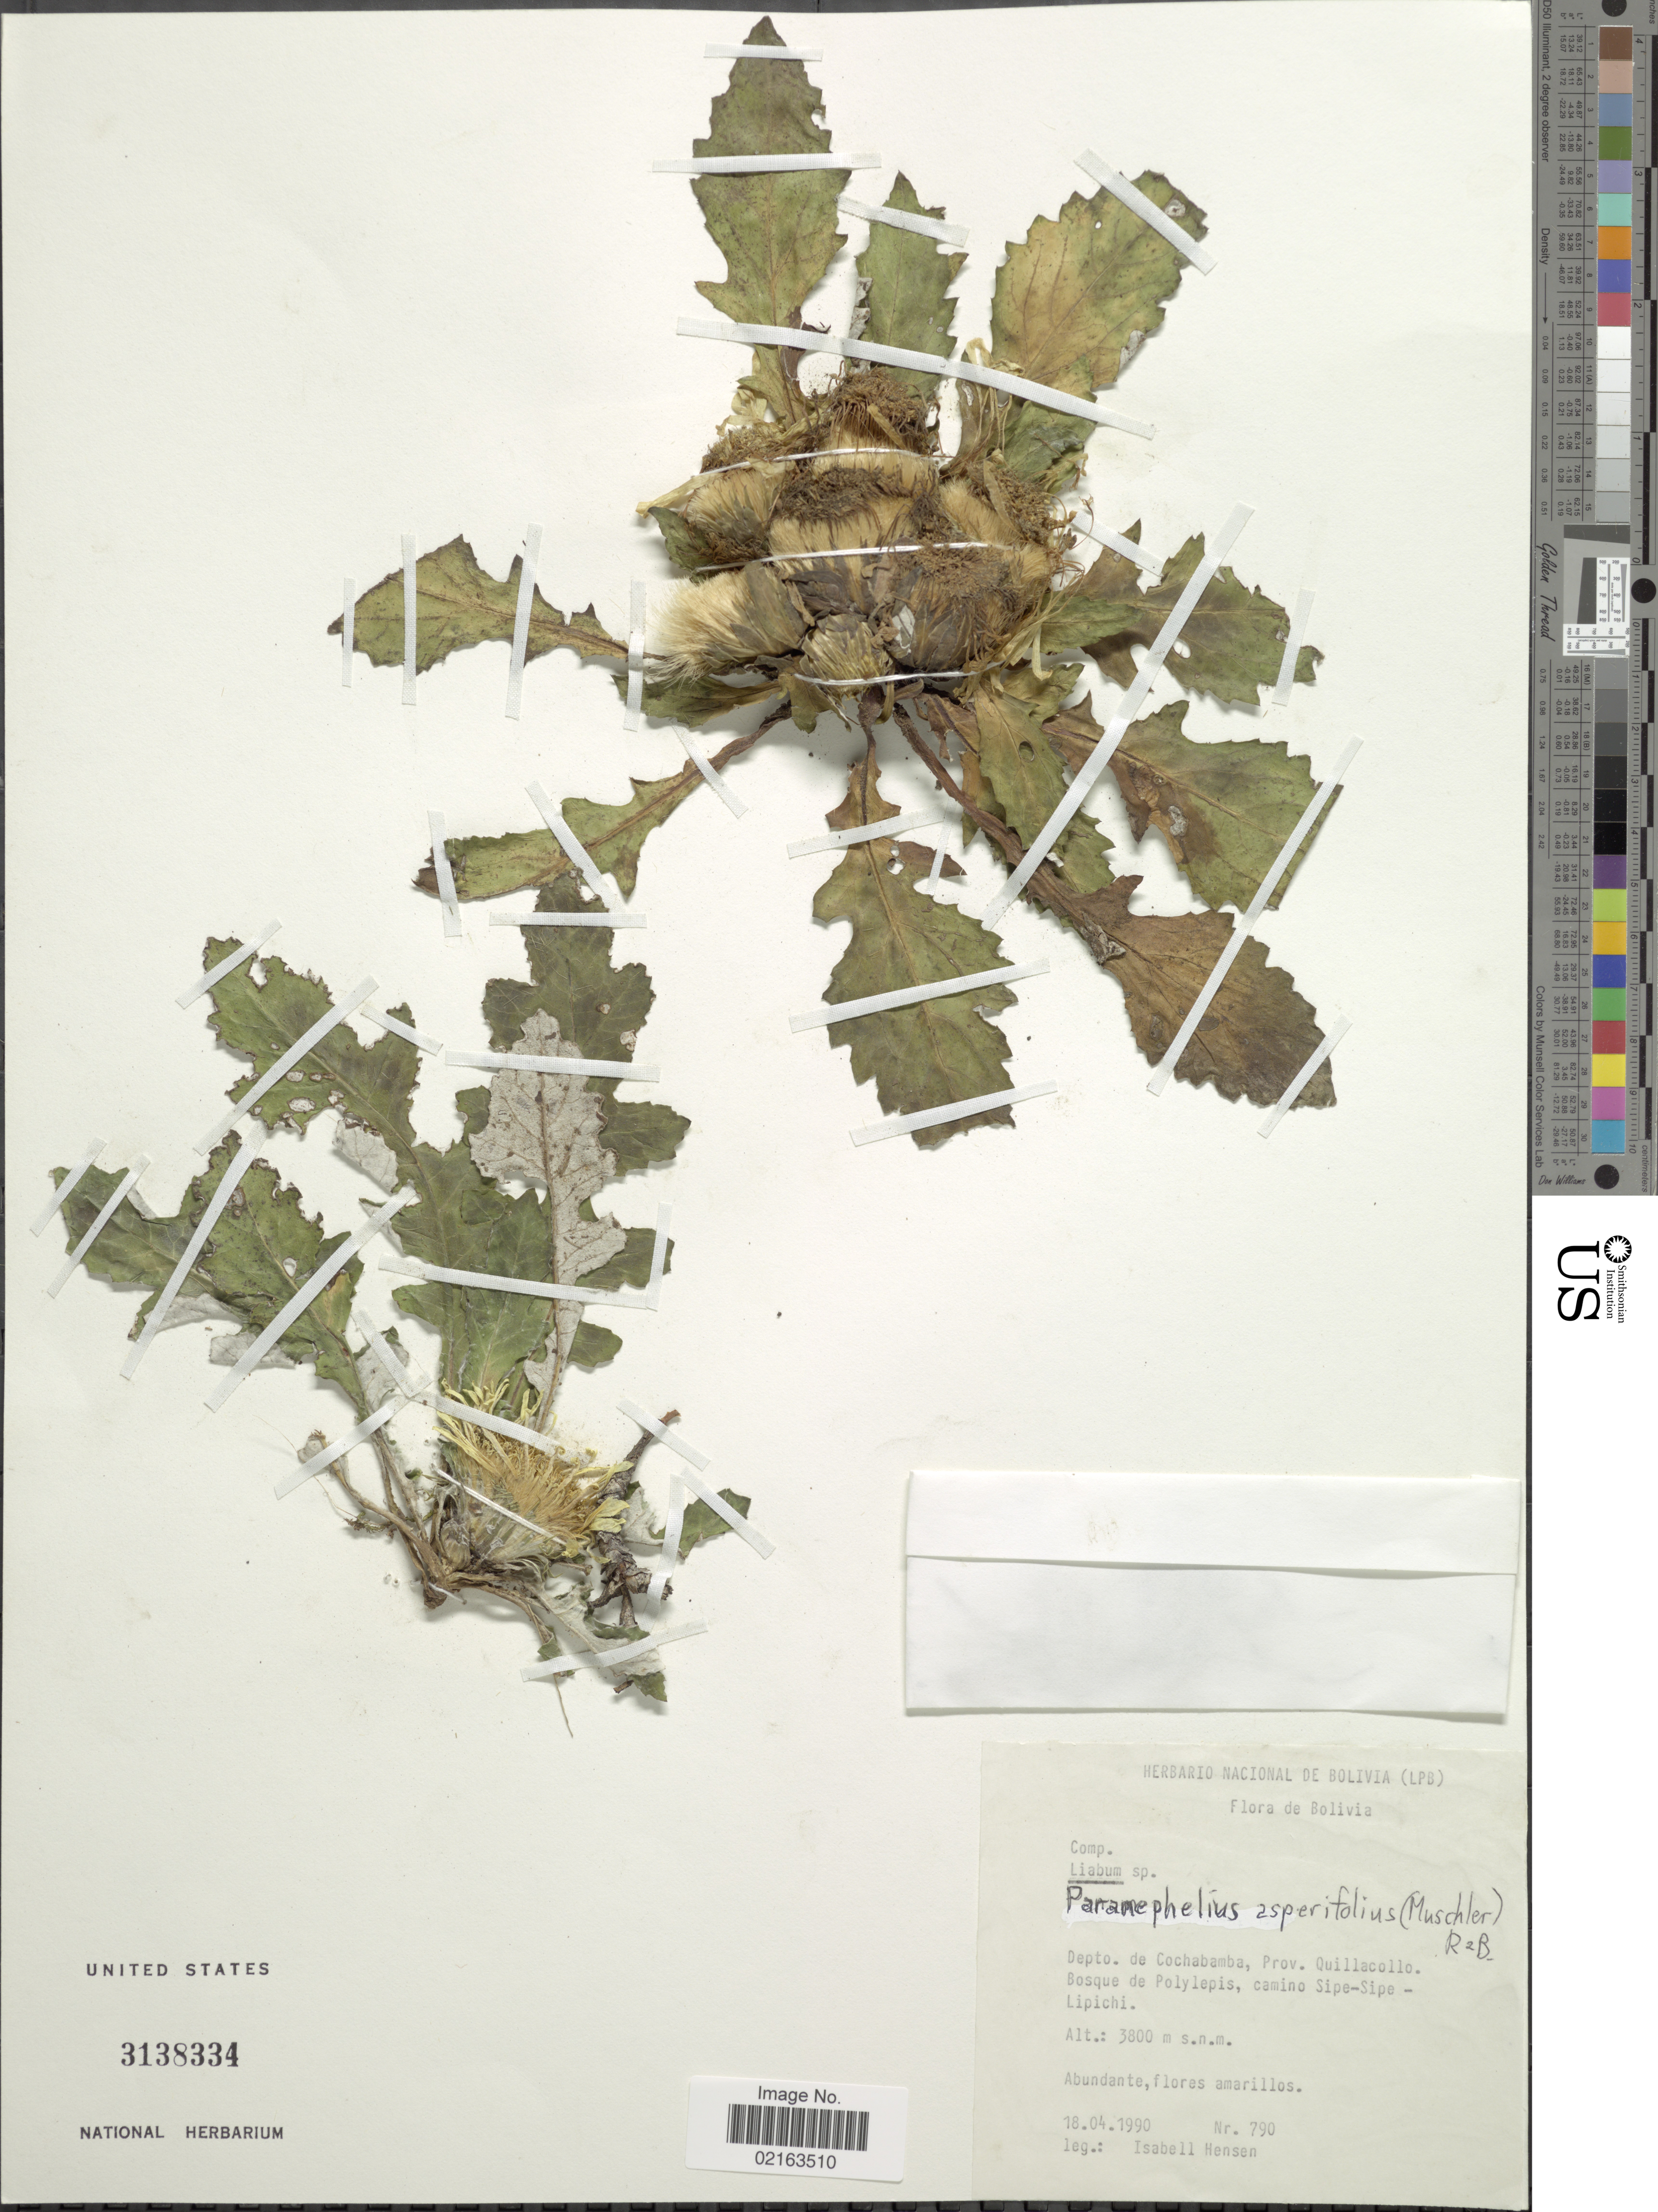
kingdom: Plantae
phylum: Tracheophyta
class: Magnoliopsida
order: Asterales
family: Asteraceae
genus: Paranephelius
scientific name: Paranephelius asperifolius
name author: (Muschl.) H. Rob. & Brettell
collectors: I. Hensen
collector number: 790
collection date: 1990-04-18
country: Bolivia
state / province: Cochabamba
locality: Depto. Cochabamba, Prov. Quillacollo. Bosque de Polylepis, camino Sipe-Sipe-Lipichi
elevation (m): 3800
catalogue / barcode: US 3138334